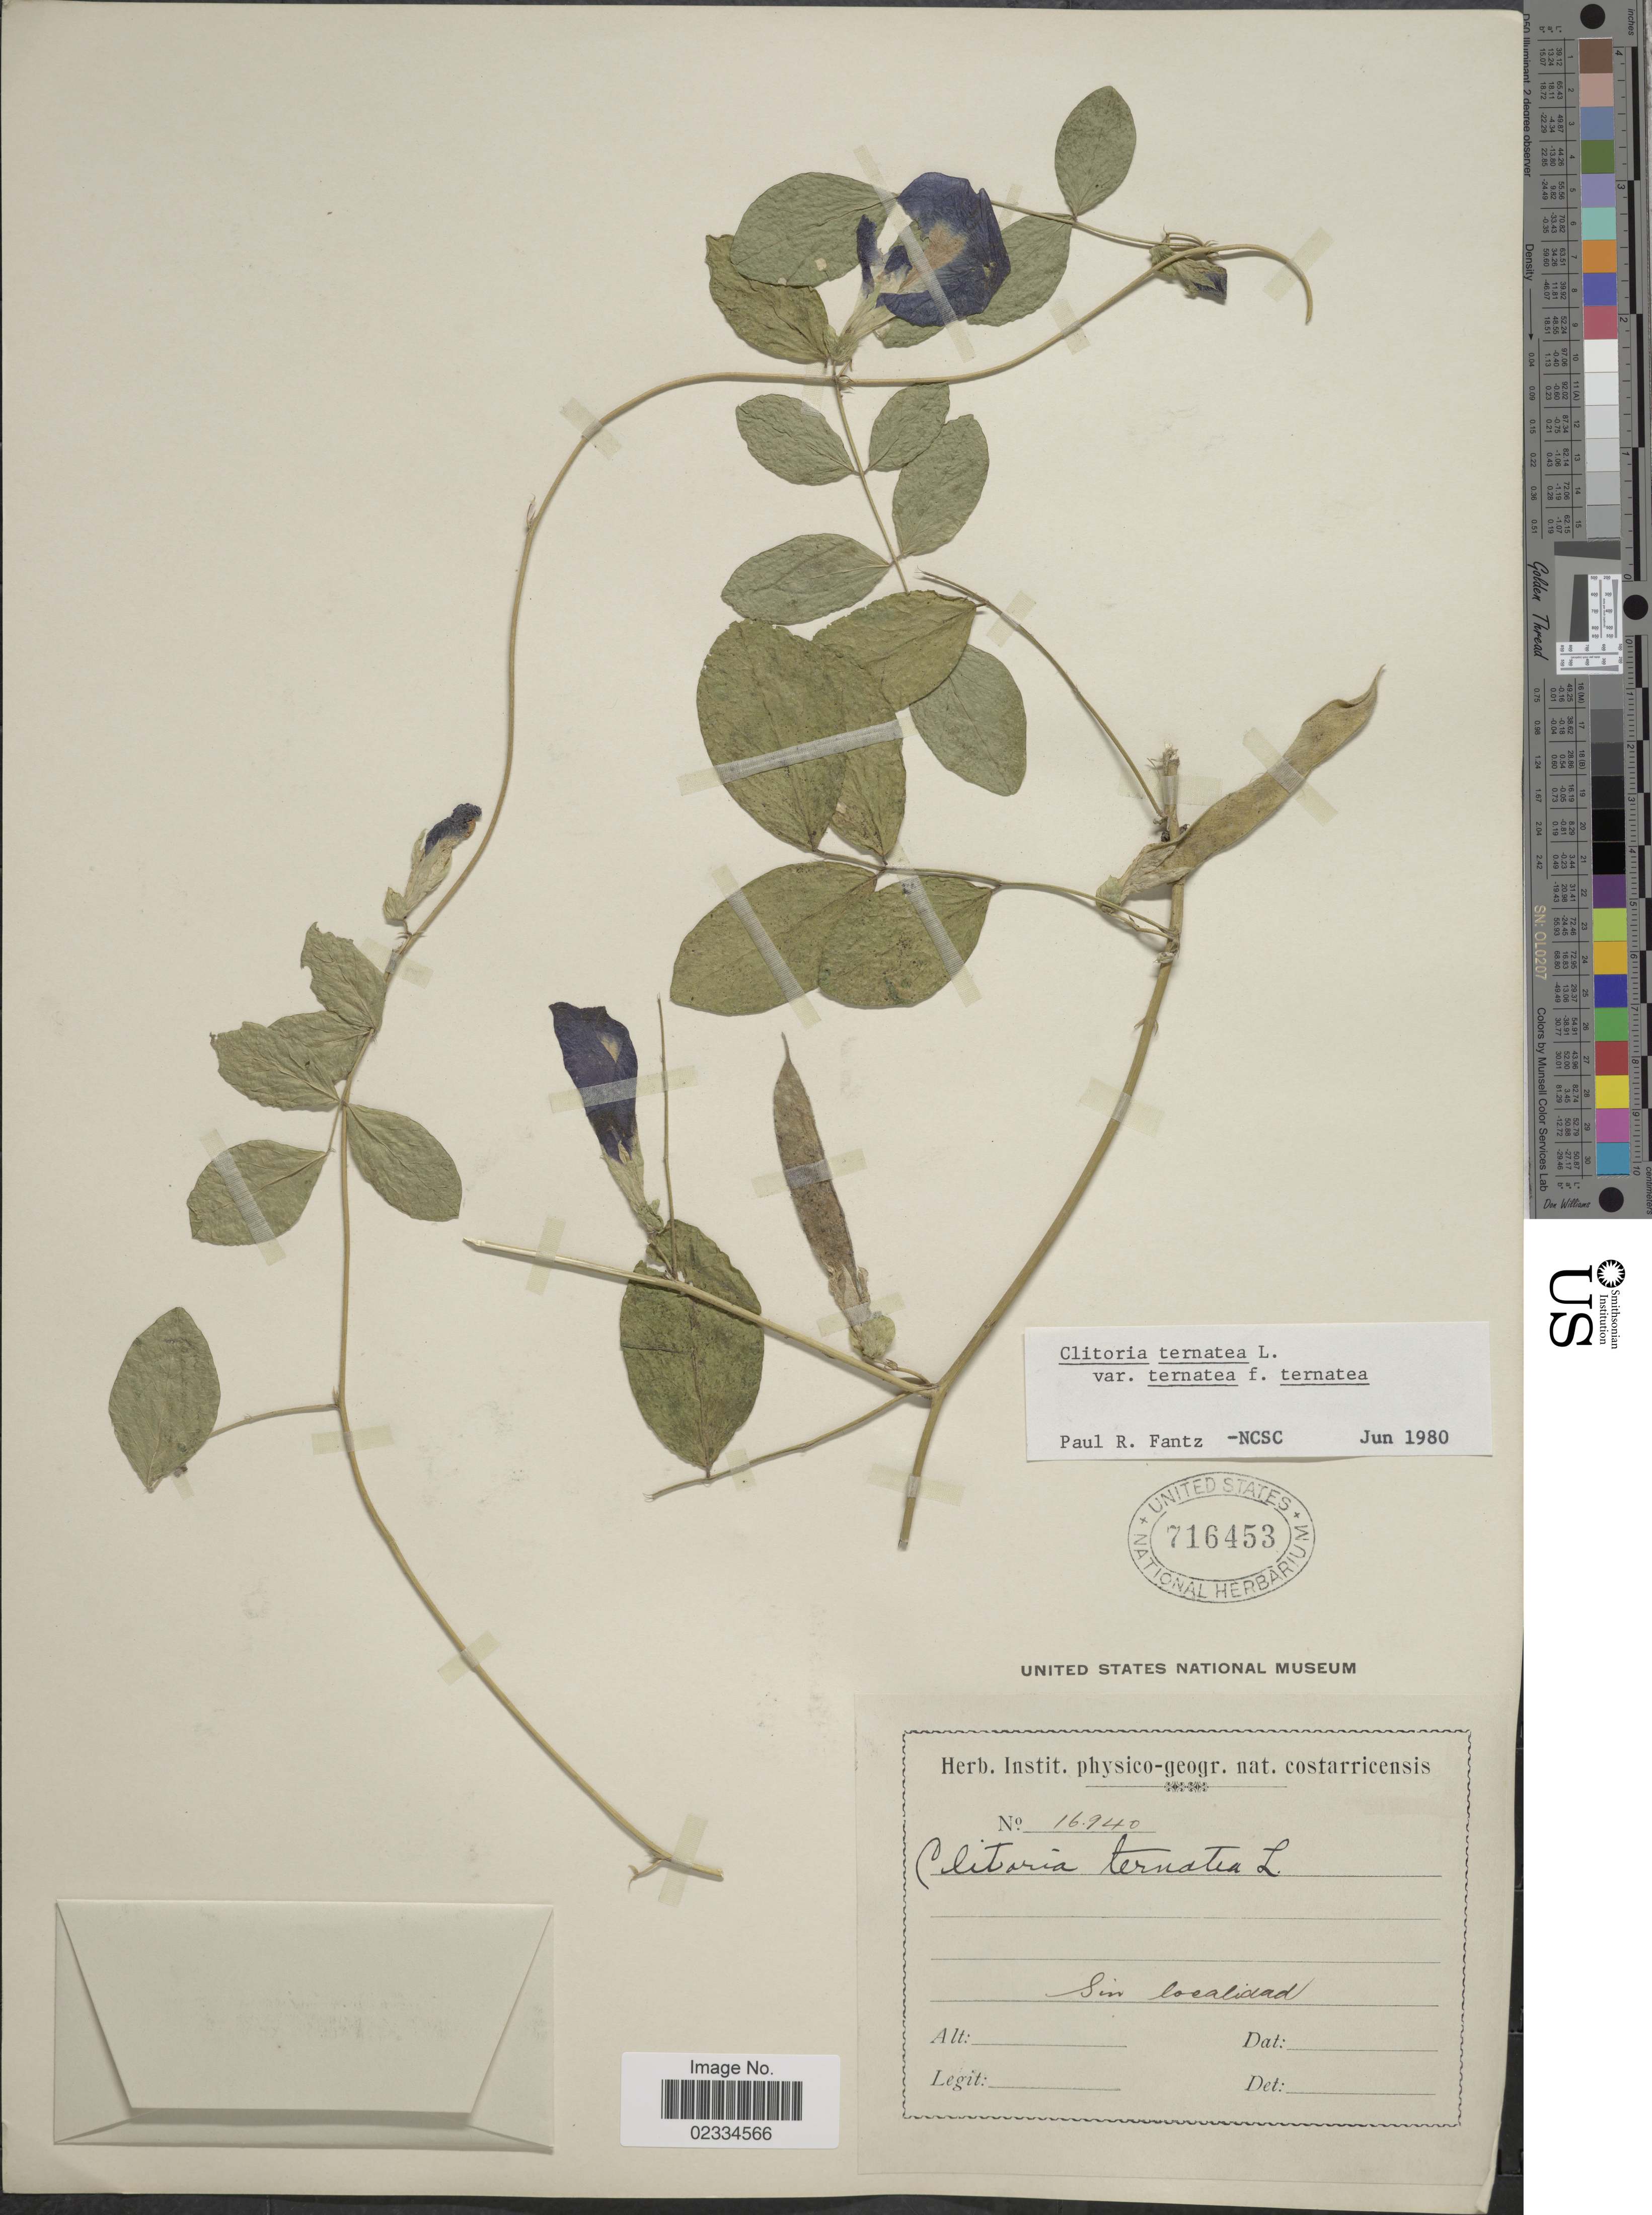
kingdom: Plantae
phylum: Tracheophyta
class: Magnoliopsida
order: Fabales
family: Fabaceae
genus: Clitoria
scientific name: Clitoria ternatea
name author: L.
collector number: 16940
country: Costa Rica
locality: Sin localidad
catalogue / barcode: US 716453